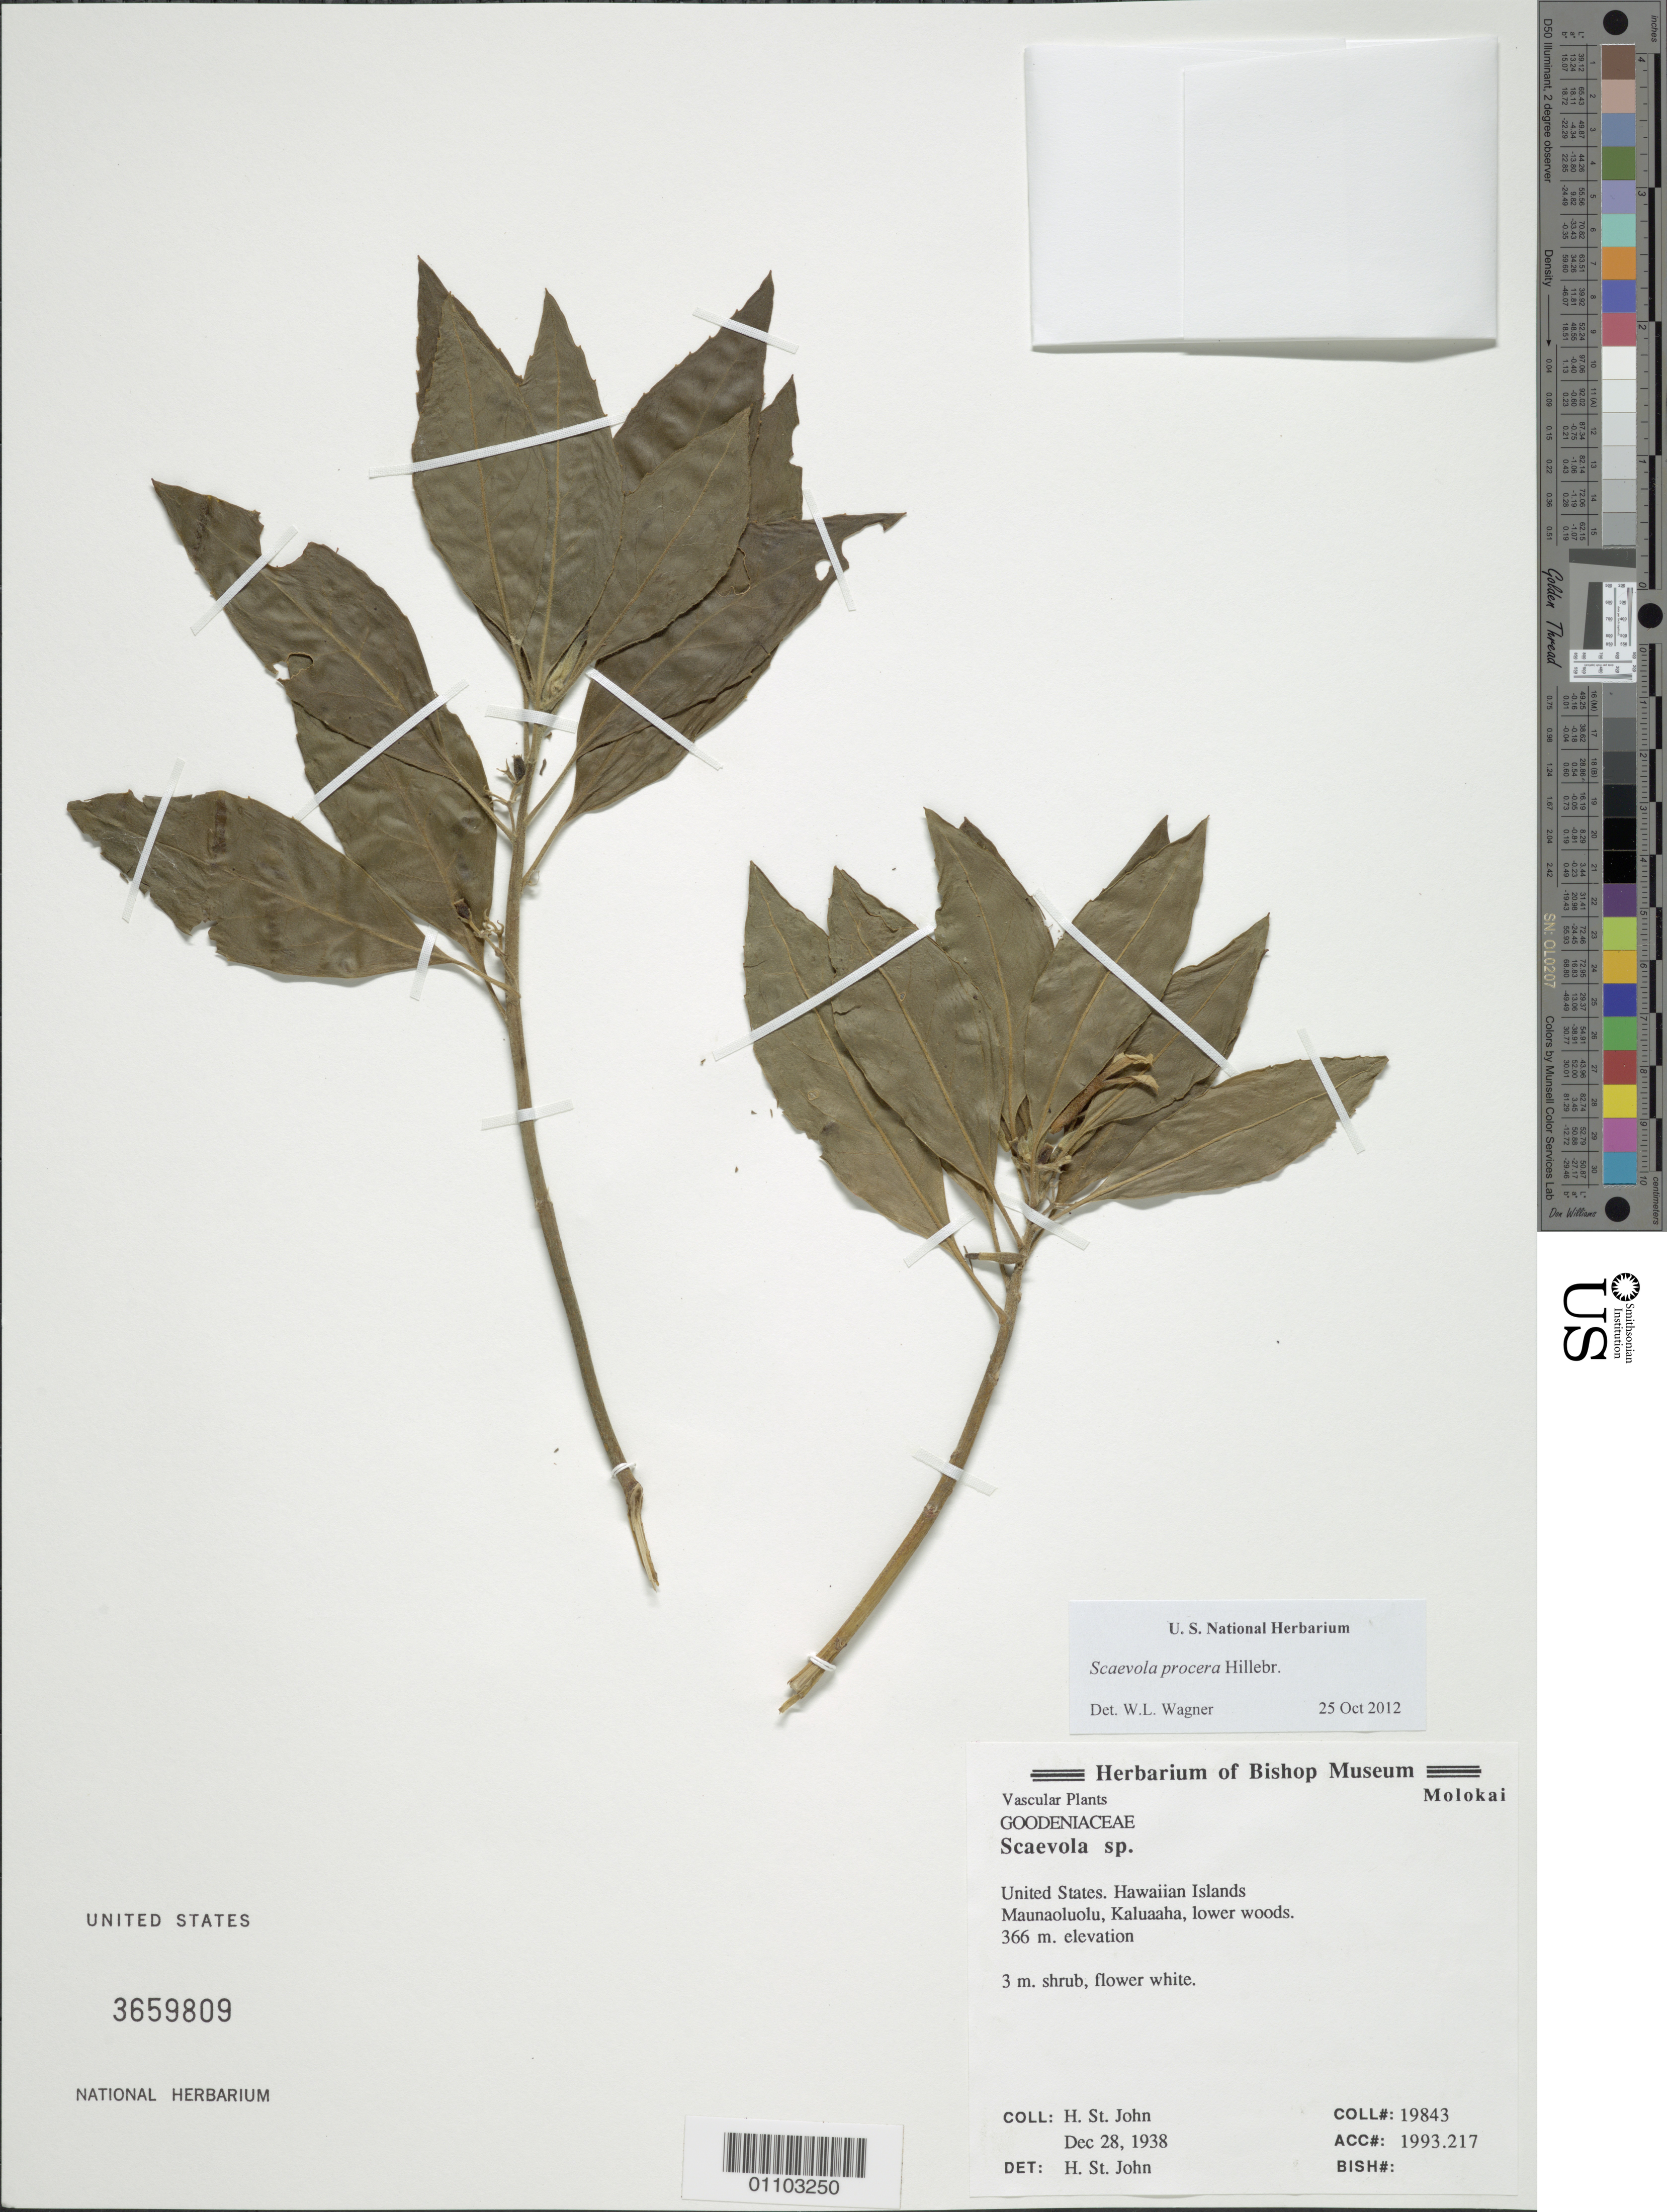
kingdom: Plantae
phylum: Tracheophyta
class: Magnoliopsida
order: Asterales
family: Goodeniaceae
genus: Scaevola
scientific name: Scaevola procera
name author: Hillebr.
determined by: Wagner, W. L., (BOT), Smithsonian Institution - National Museum of Natural History (UNITED STATES)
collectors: H. St. John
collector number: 19843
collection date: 1938-12-28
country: United States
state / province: Hawaii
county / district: Maui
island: Moloka'i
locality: Maunaoluolu, Kaluaaha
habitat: Lower woods, 3 m shrub.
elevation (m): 366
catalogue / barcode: US 3659809